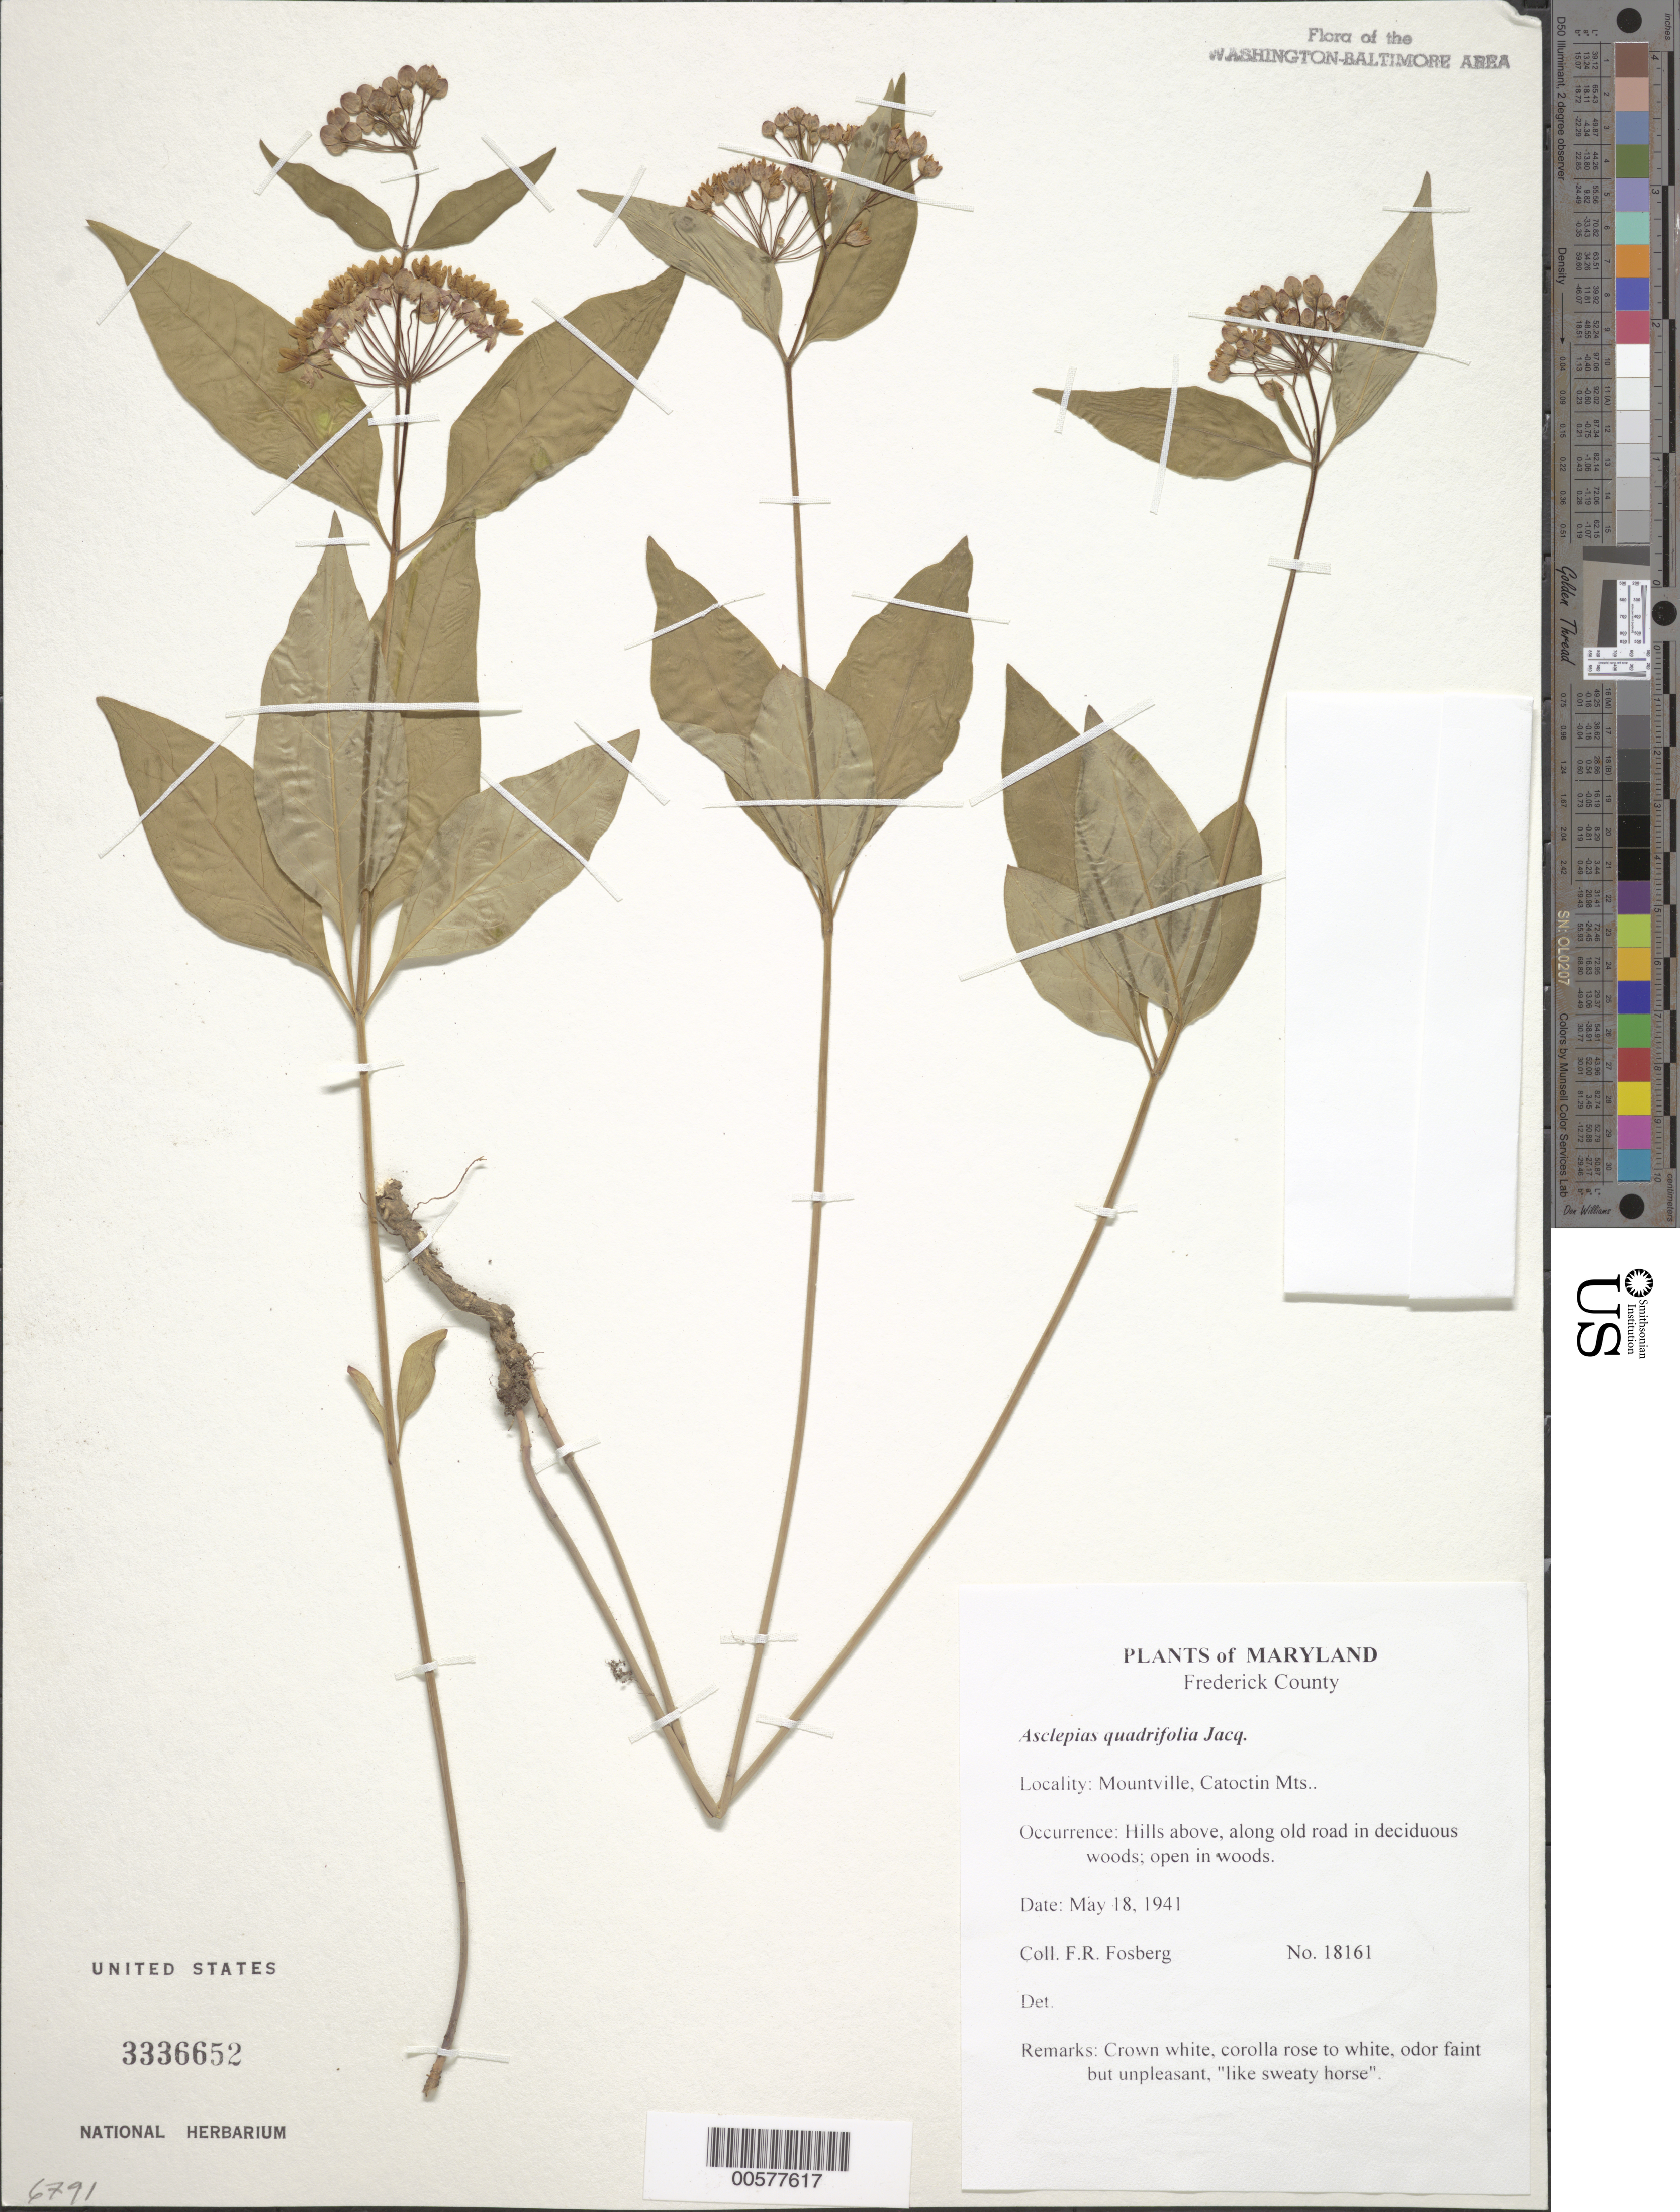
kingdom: Plantae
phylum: Tracheophyta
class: Magnoliopsida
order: Gentianales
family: Apocynaceae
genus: Asclepias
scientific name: Asclepias quadrifolia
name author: Jacq.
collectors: F. R. Fosberg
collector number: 18161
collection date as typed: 18 May 1941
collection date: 1941-05-18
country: United States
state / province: Maryland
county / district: Frederick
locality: Mountville, Catoctin "Mts.".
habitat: Hills above, along old road in deciduous woods; open in woods.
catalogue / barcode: US 3336652